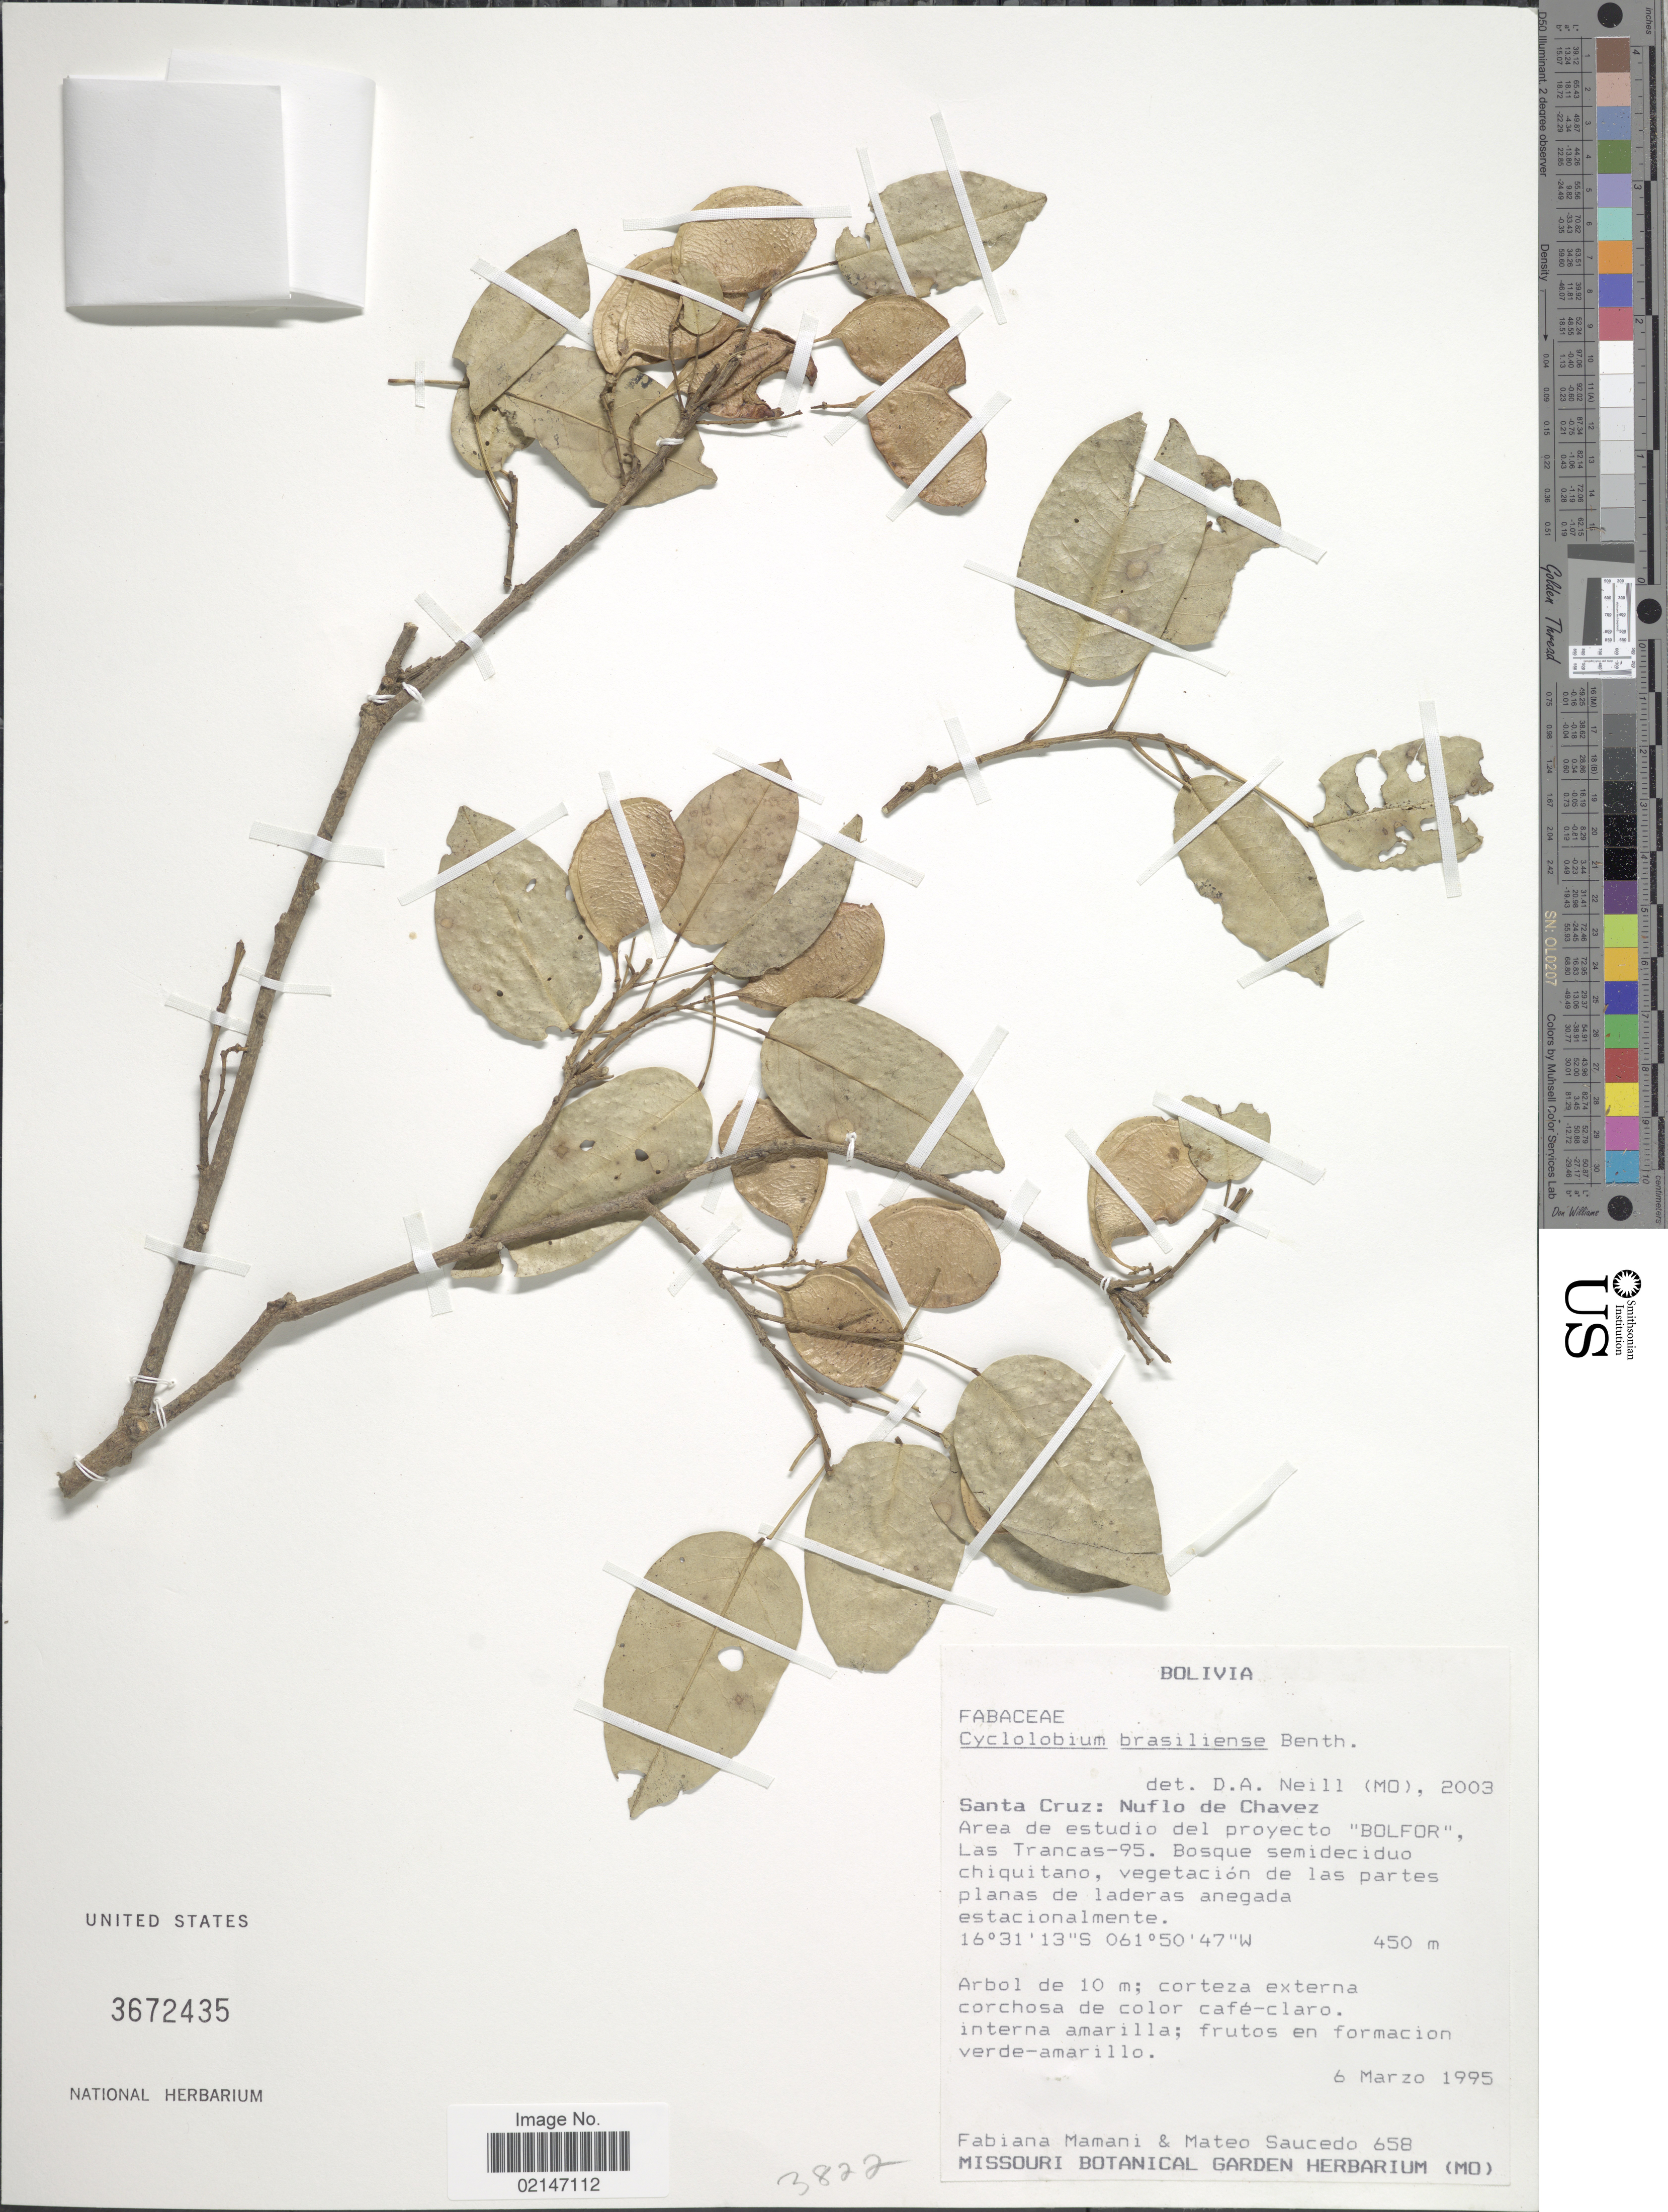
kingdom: Plantae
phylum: Tracheophyta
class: Magnoliopsida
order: Fabales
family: Fabaceae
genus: Cyclolobium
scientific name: Cyclolobium brasiliense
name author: Benth.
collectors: F. Mamani & M. Saucedo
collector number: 658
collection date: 1995-03-06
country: Bolivia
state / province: Santa Cruz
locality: Nuflo de Chavez, Area de estudio del proyecto "Bolfor", Las Trancas-95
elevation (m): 450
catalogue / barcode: US 3672435